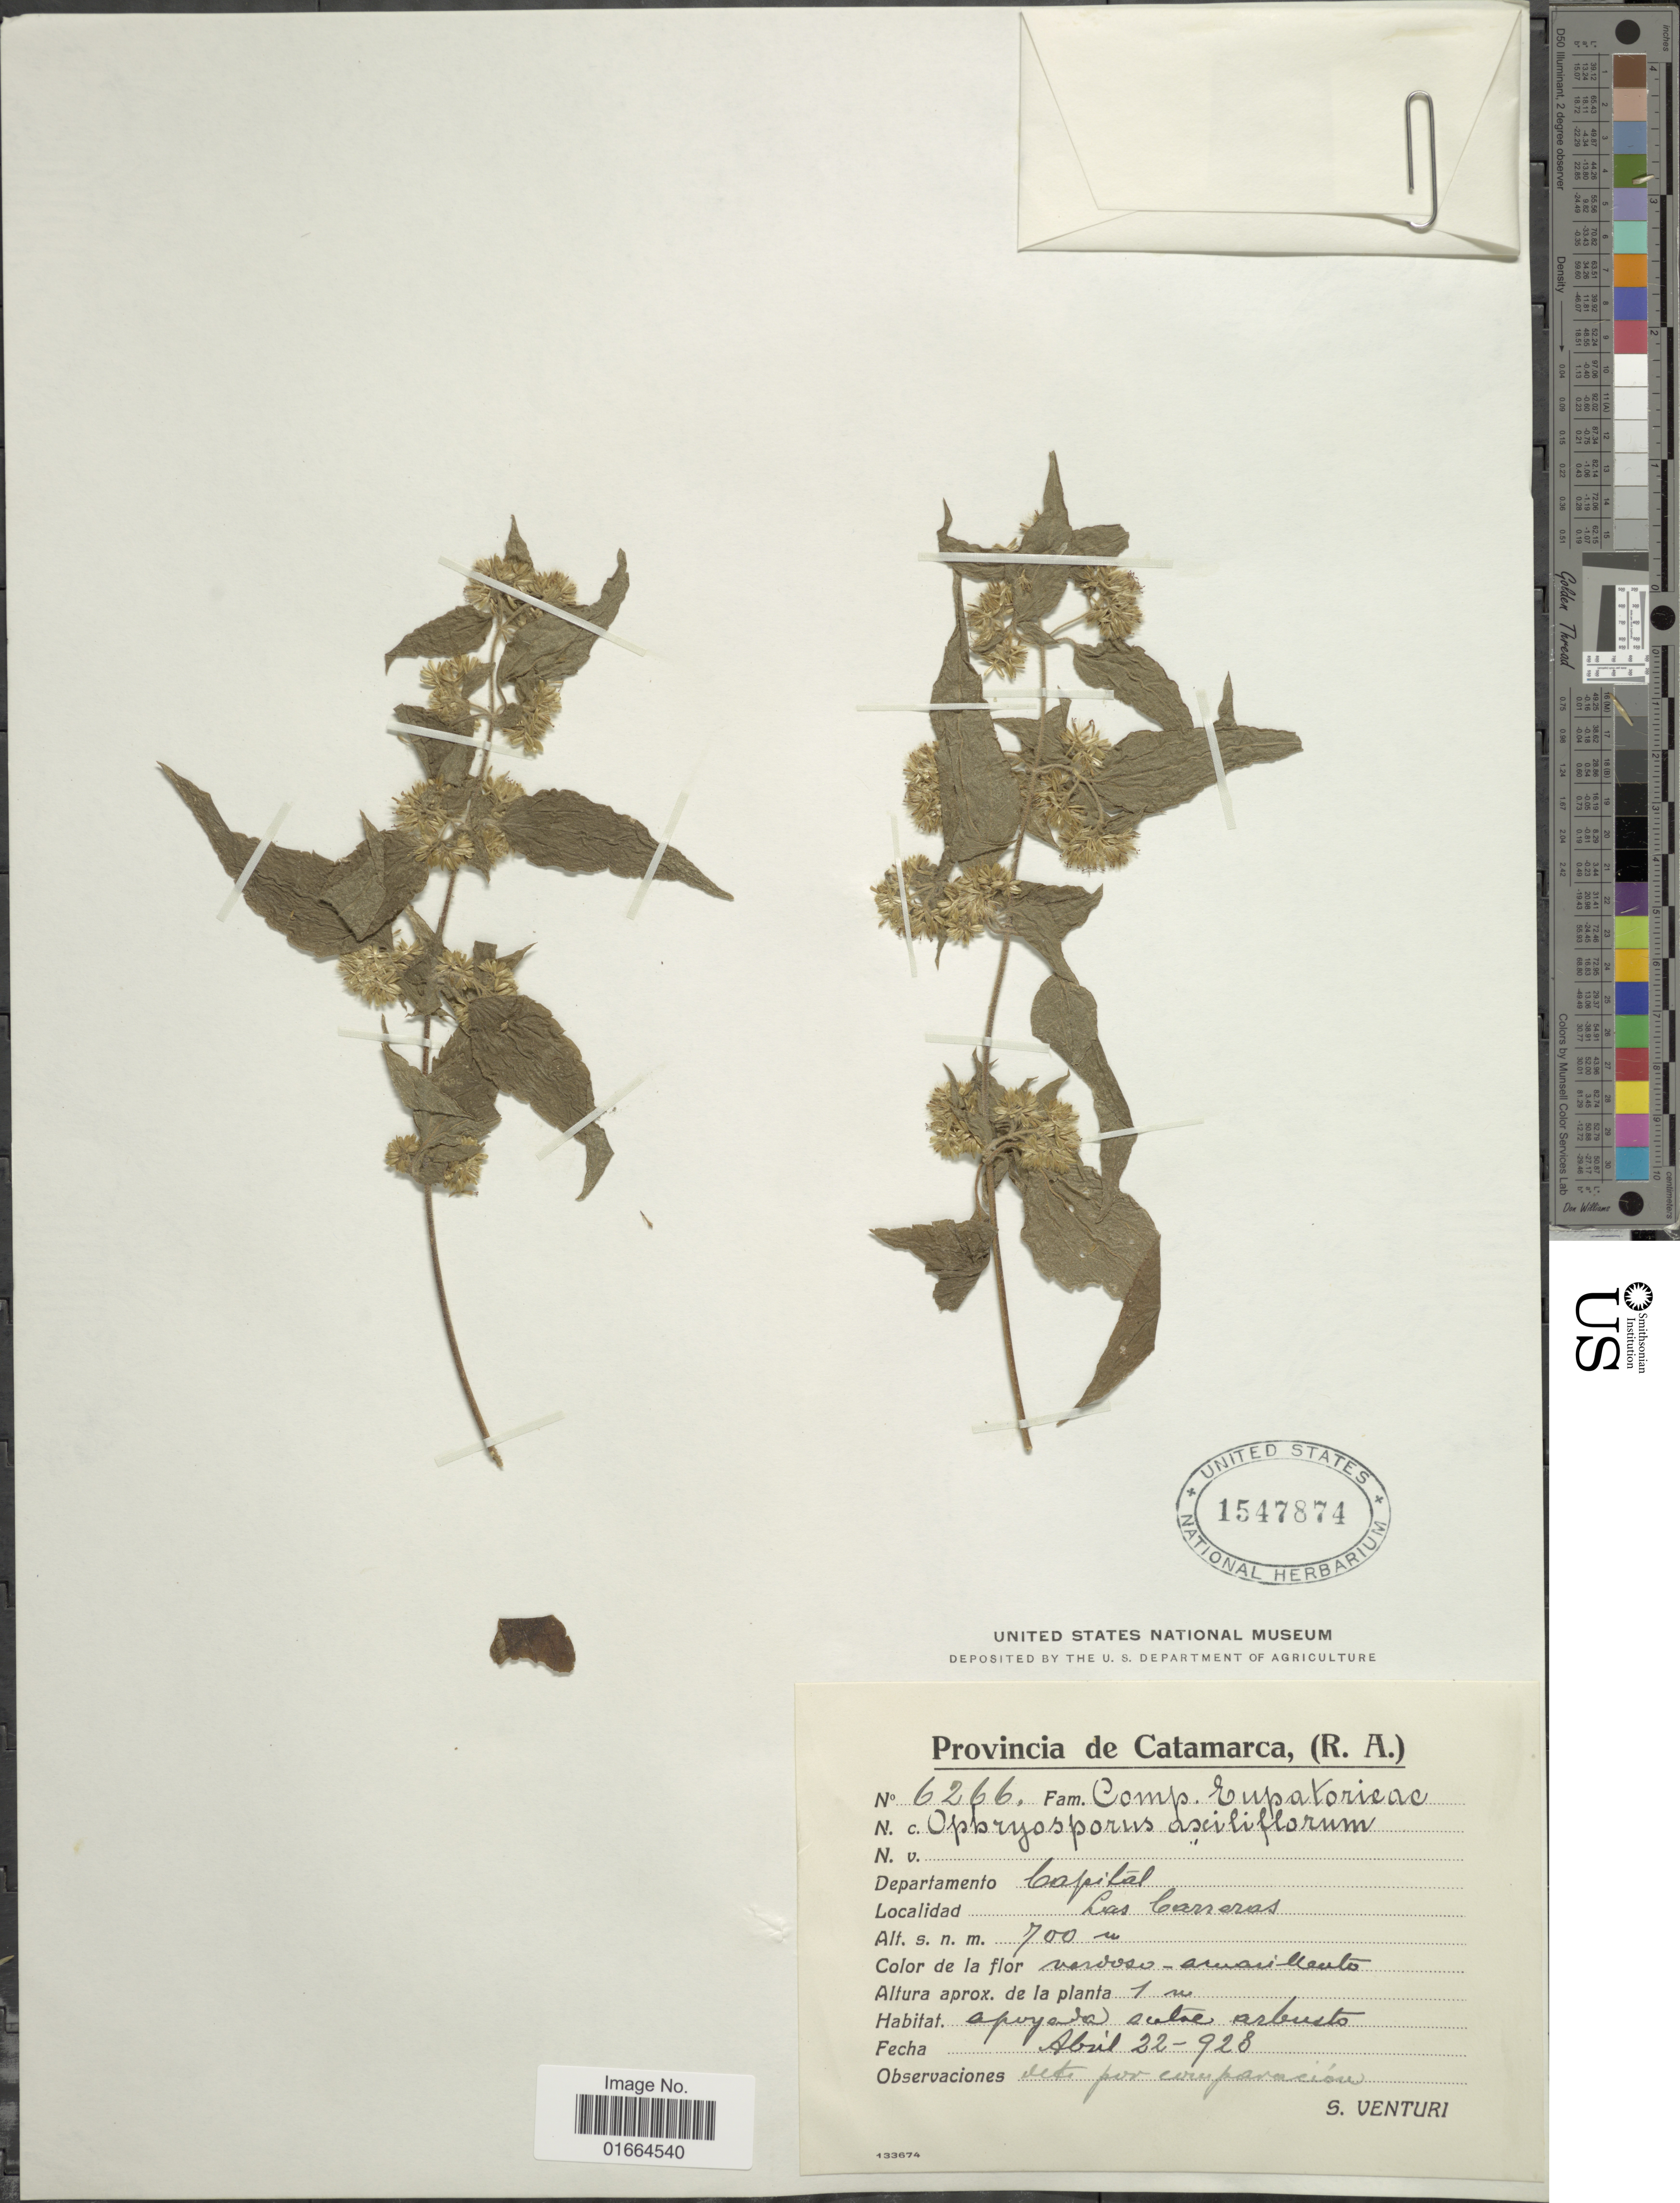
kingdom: Plantae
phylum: Tracheophyta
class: Magnoliopsida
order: Asterales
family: Asteraceae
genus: Ophryosporus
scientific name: Ophryosporus axilliflorus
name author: (Griseb.) Hieron.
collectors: S. Venturi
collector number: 6266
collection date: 1928-04-22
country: Argentina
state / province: Catamarca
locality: Provincia de Catamarca, (R. A.), Departamento Capital, Las Carreras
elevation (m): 700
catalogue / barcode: US 1547874